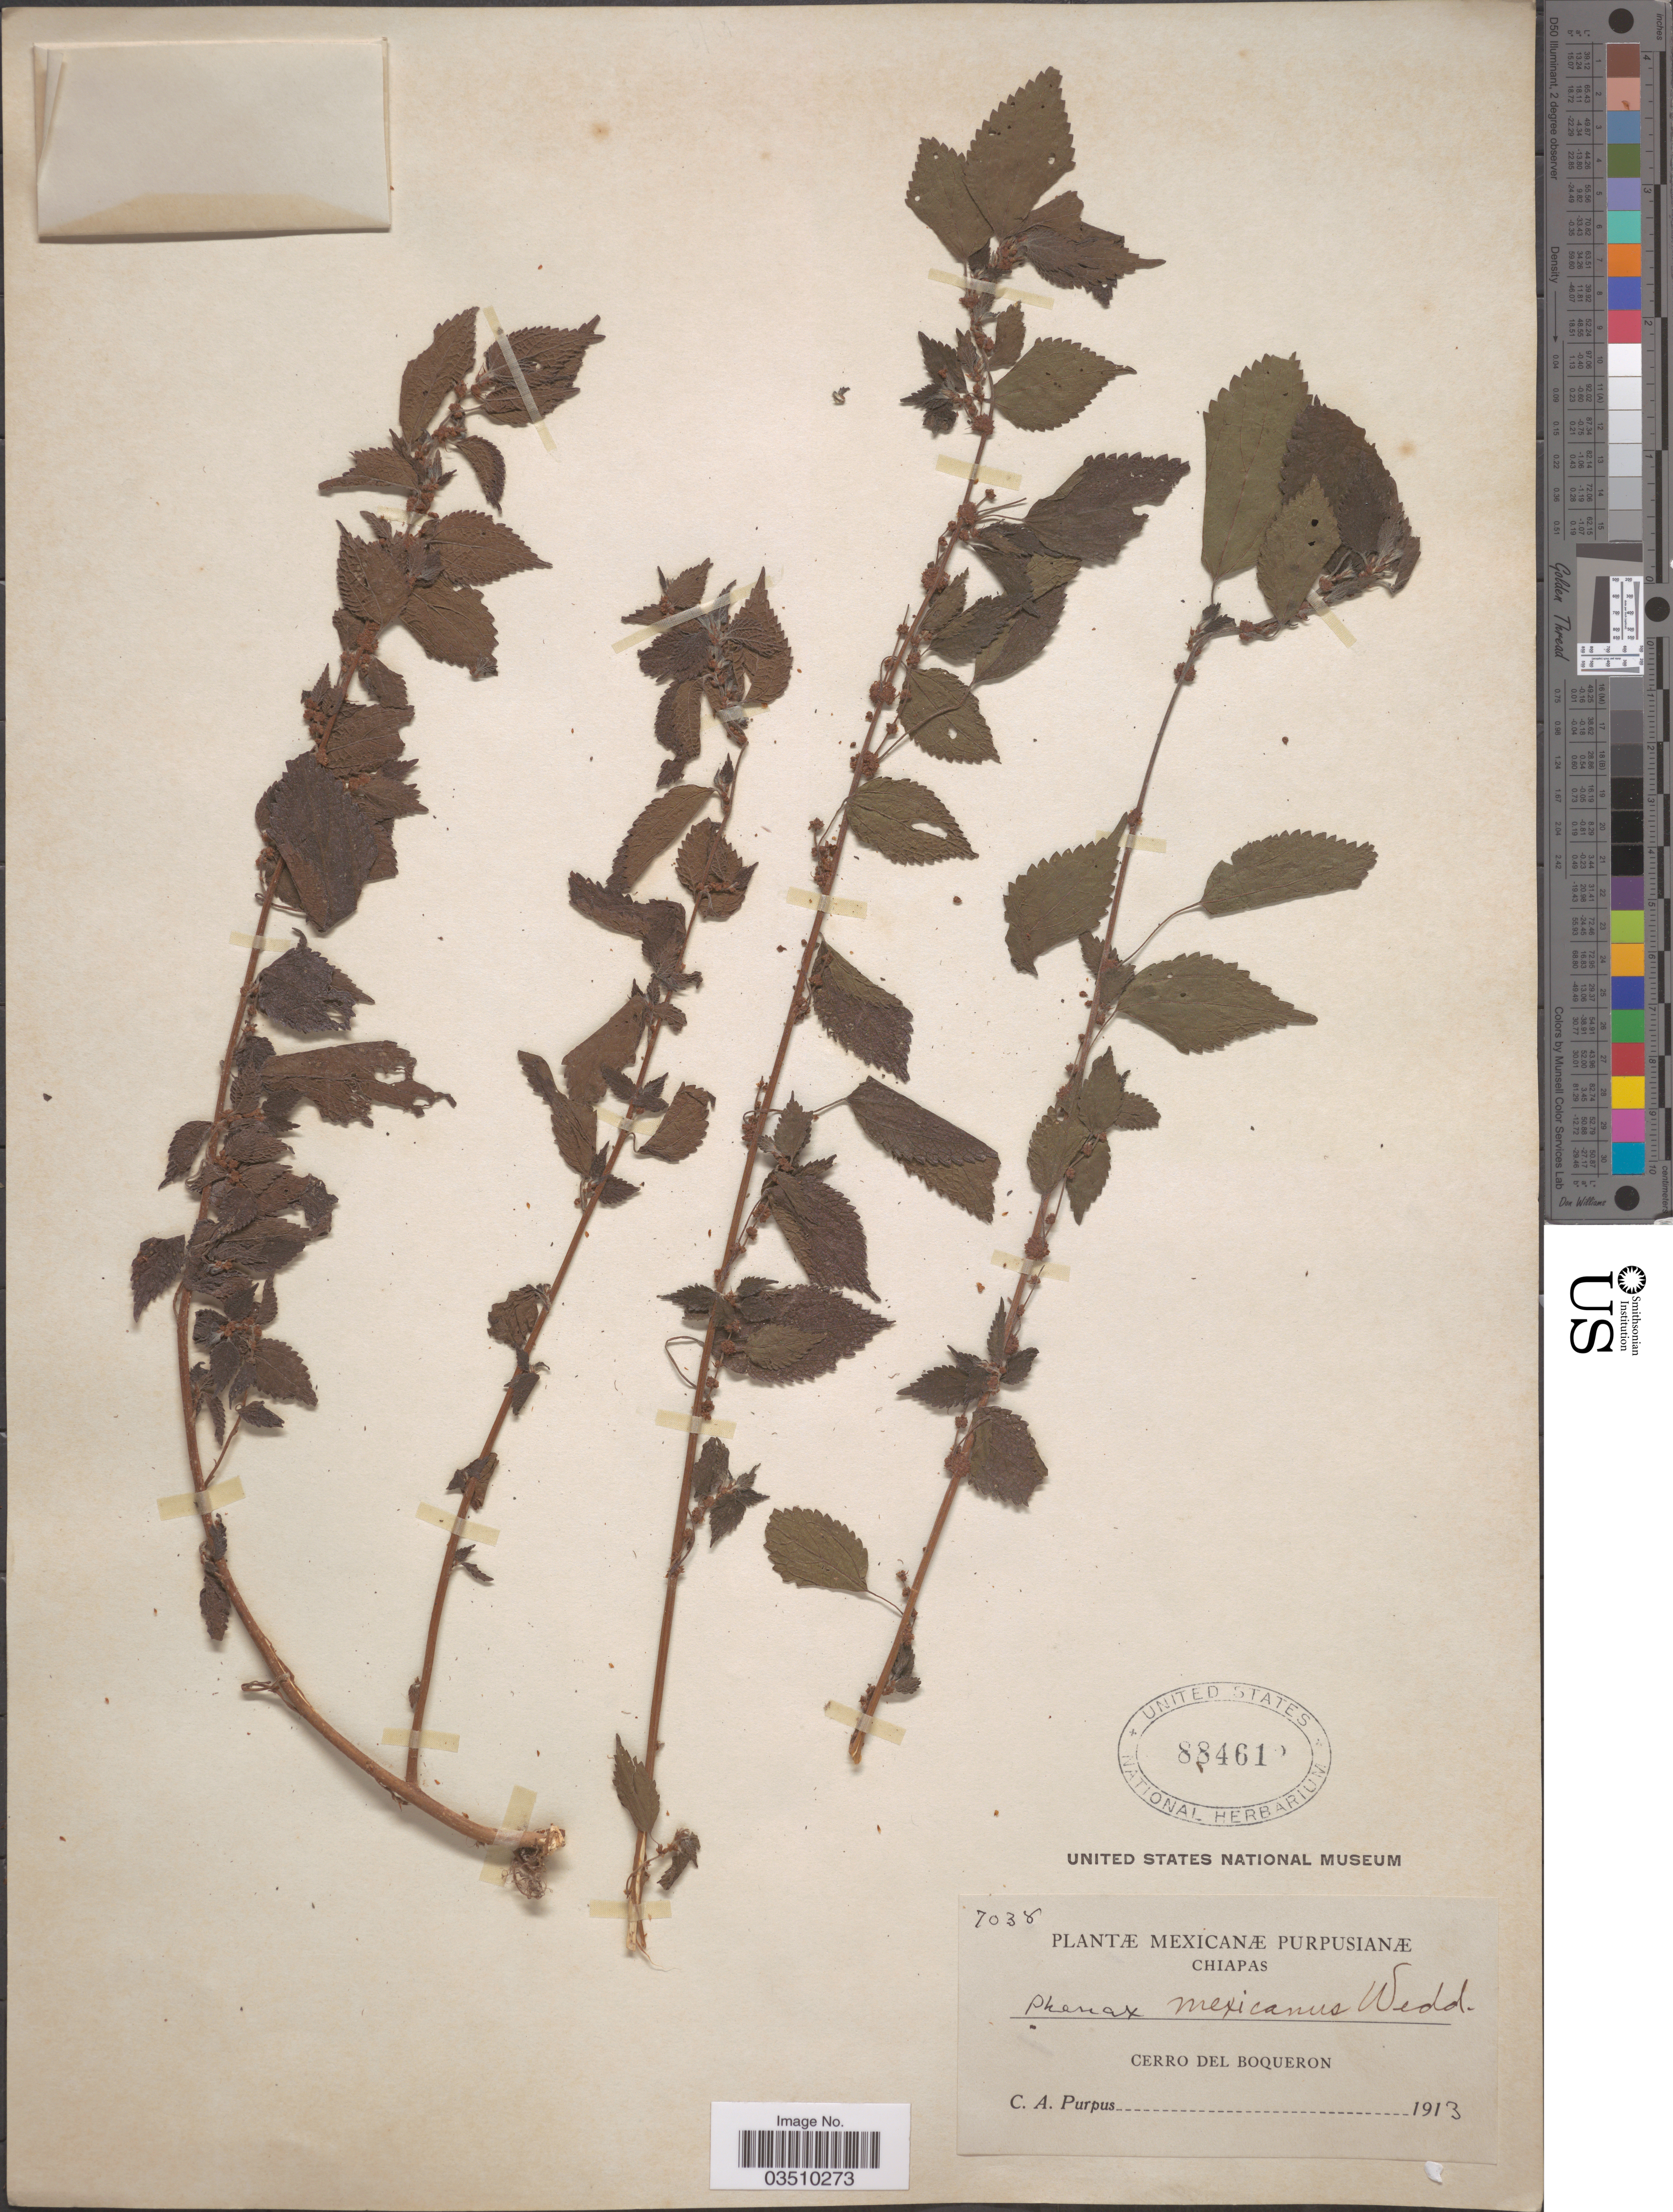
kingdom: Plantae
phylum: Tracheophyta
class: Magnoliopsida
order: Rosales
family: Urticaceae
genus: Phenax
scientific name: Phenax mexicanus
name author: Wedd.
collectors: C. A. Purpus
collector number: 7038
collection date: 1913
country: Mexico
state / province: Chiapas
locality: Cerro del Boqueron.